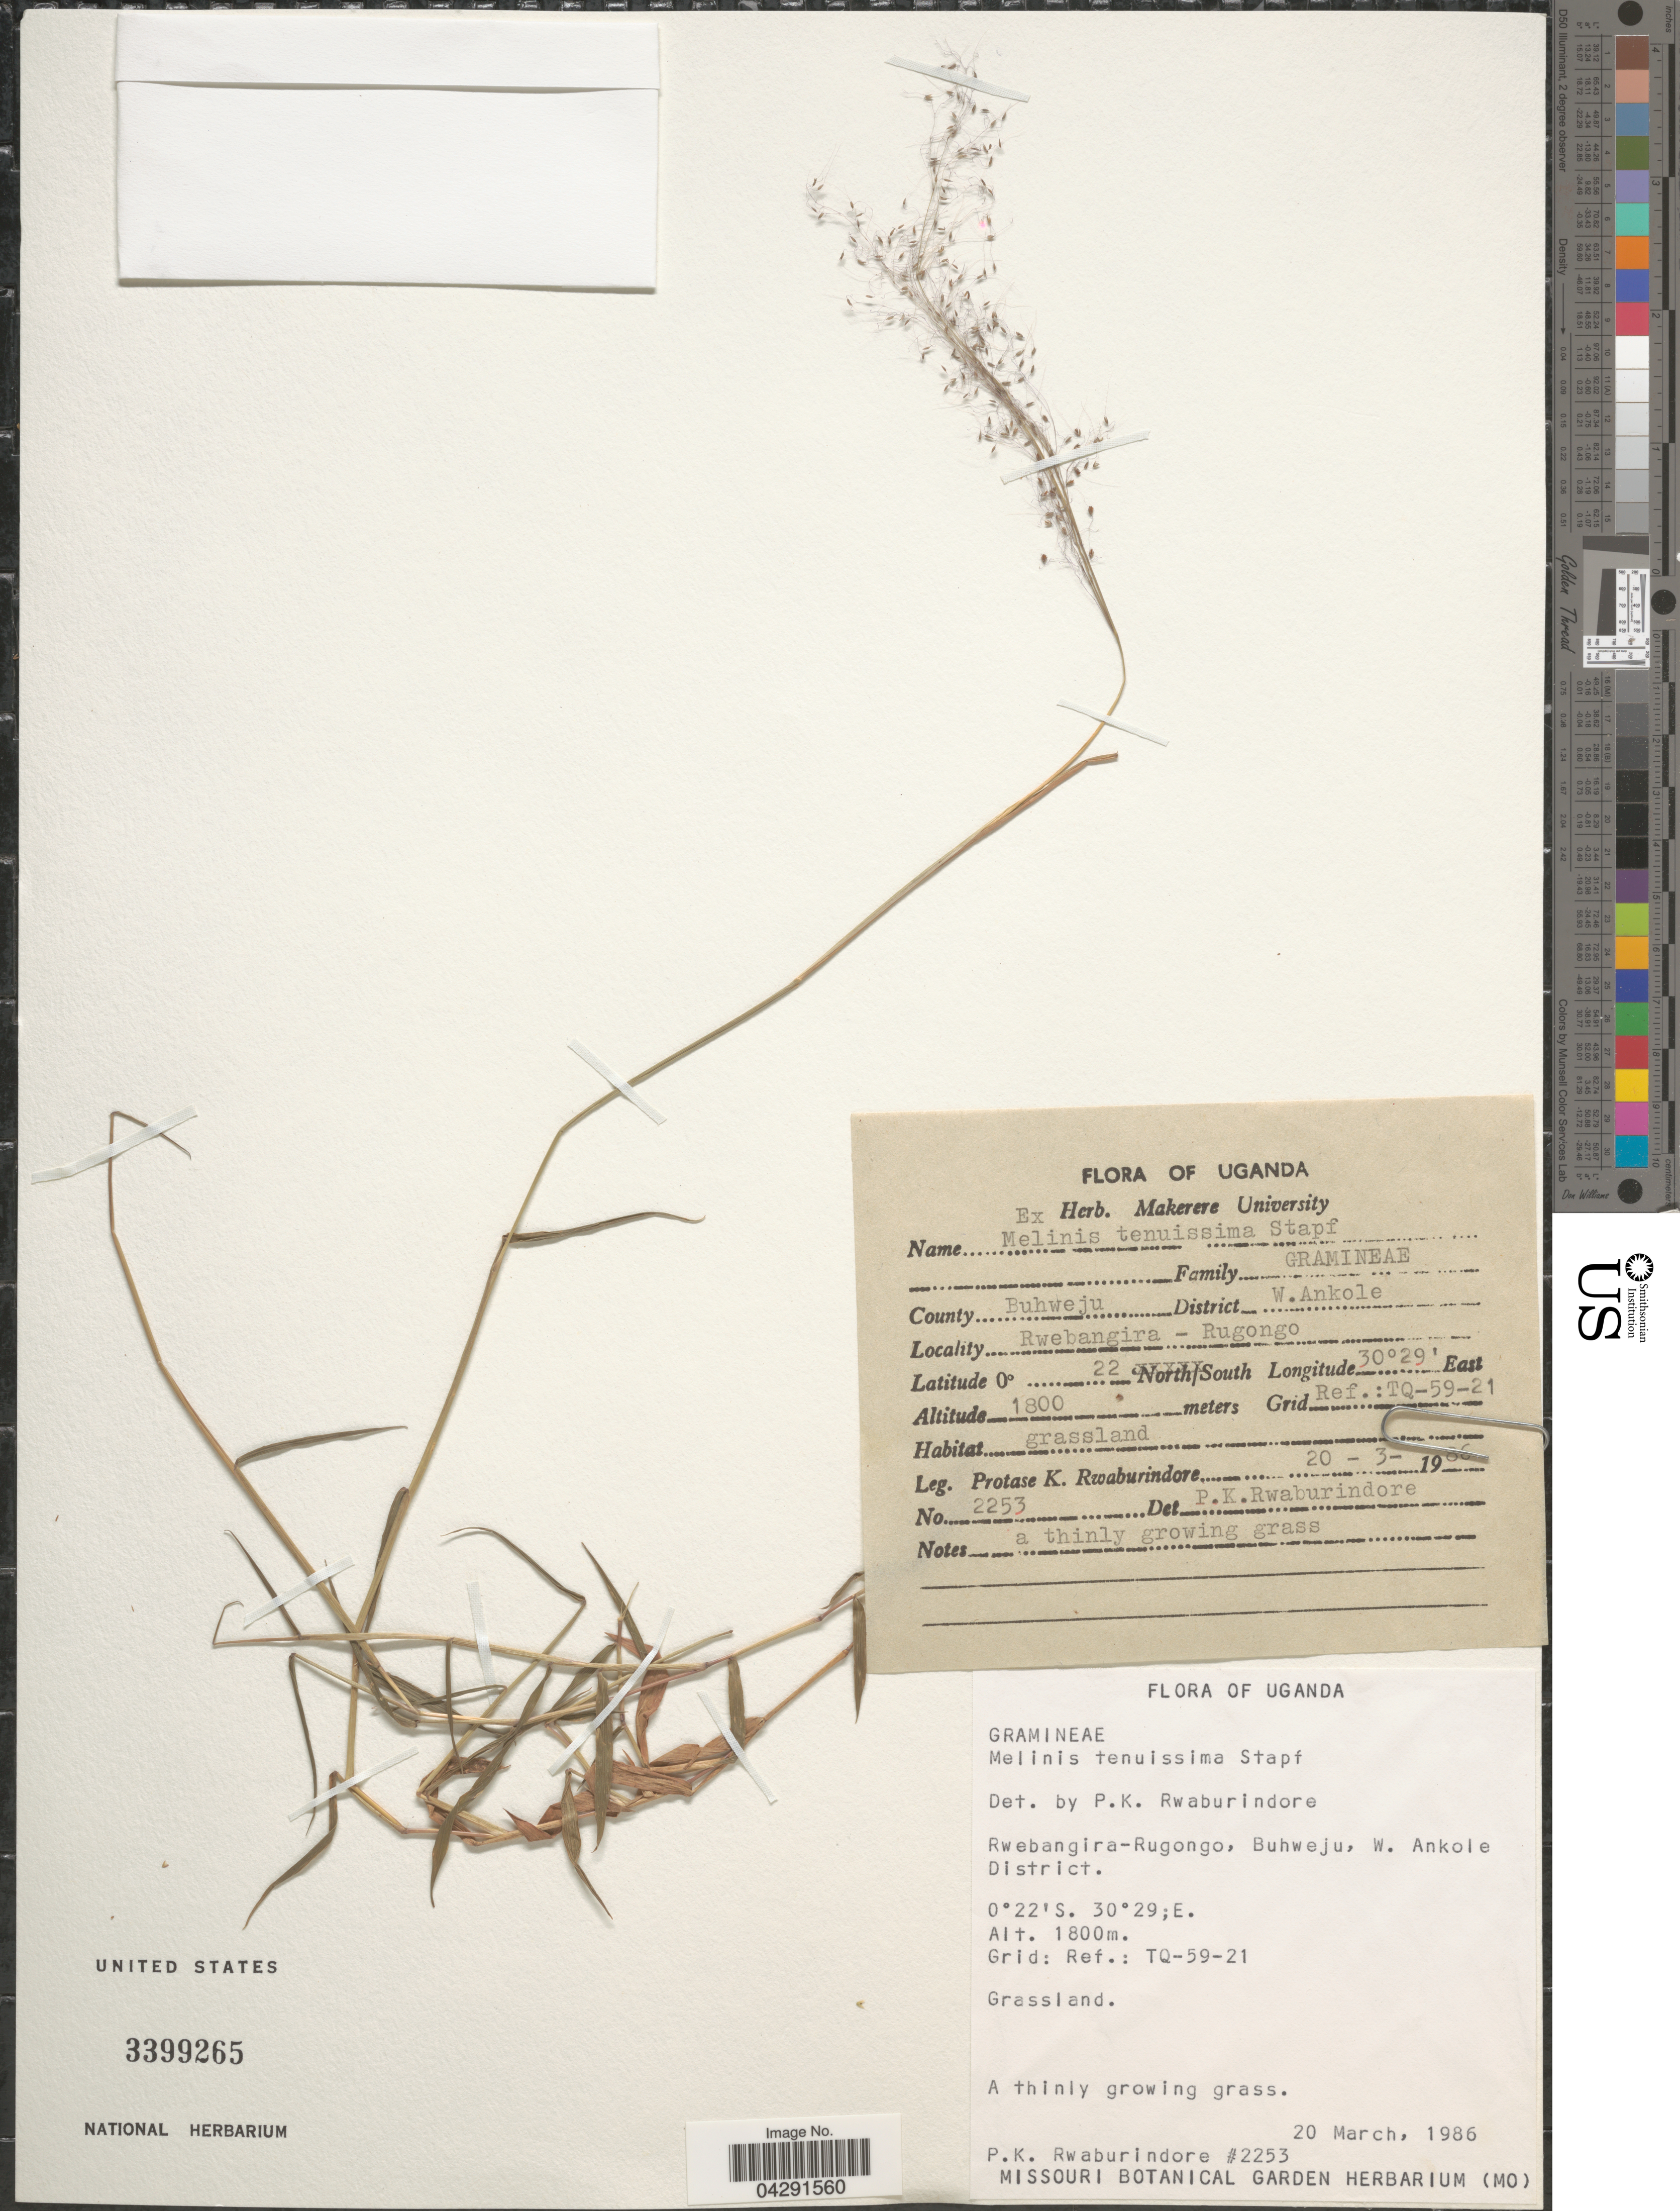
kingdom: Plantae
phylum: Tracheophyta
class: Liliopsida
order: Poales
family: Poaceae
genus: Melinis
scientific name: Melinis tenuissima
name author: Stapf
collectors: P. Rwaburindore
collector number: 2253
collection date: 1986-03-20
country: Uganda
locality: Rwebangira-Rugongo, Buhweju, W. Ankole District. Grid: Ref.: TQ-59-21.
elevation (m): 1800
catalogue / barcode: US 3399265